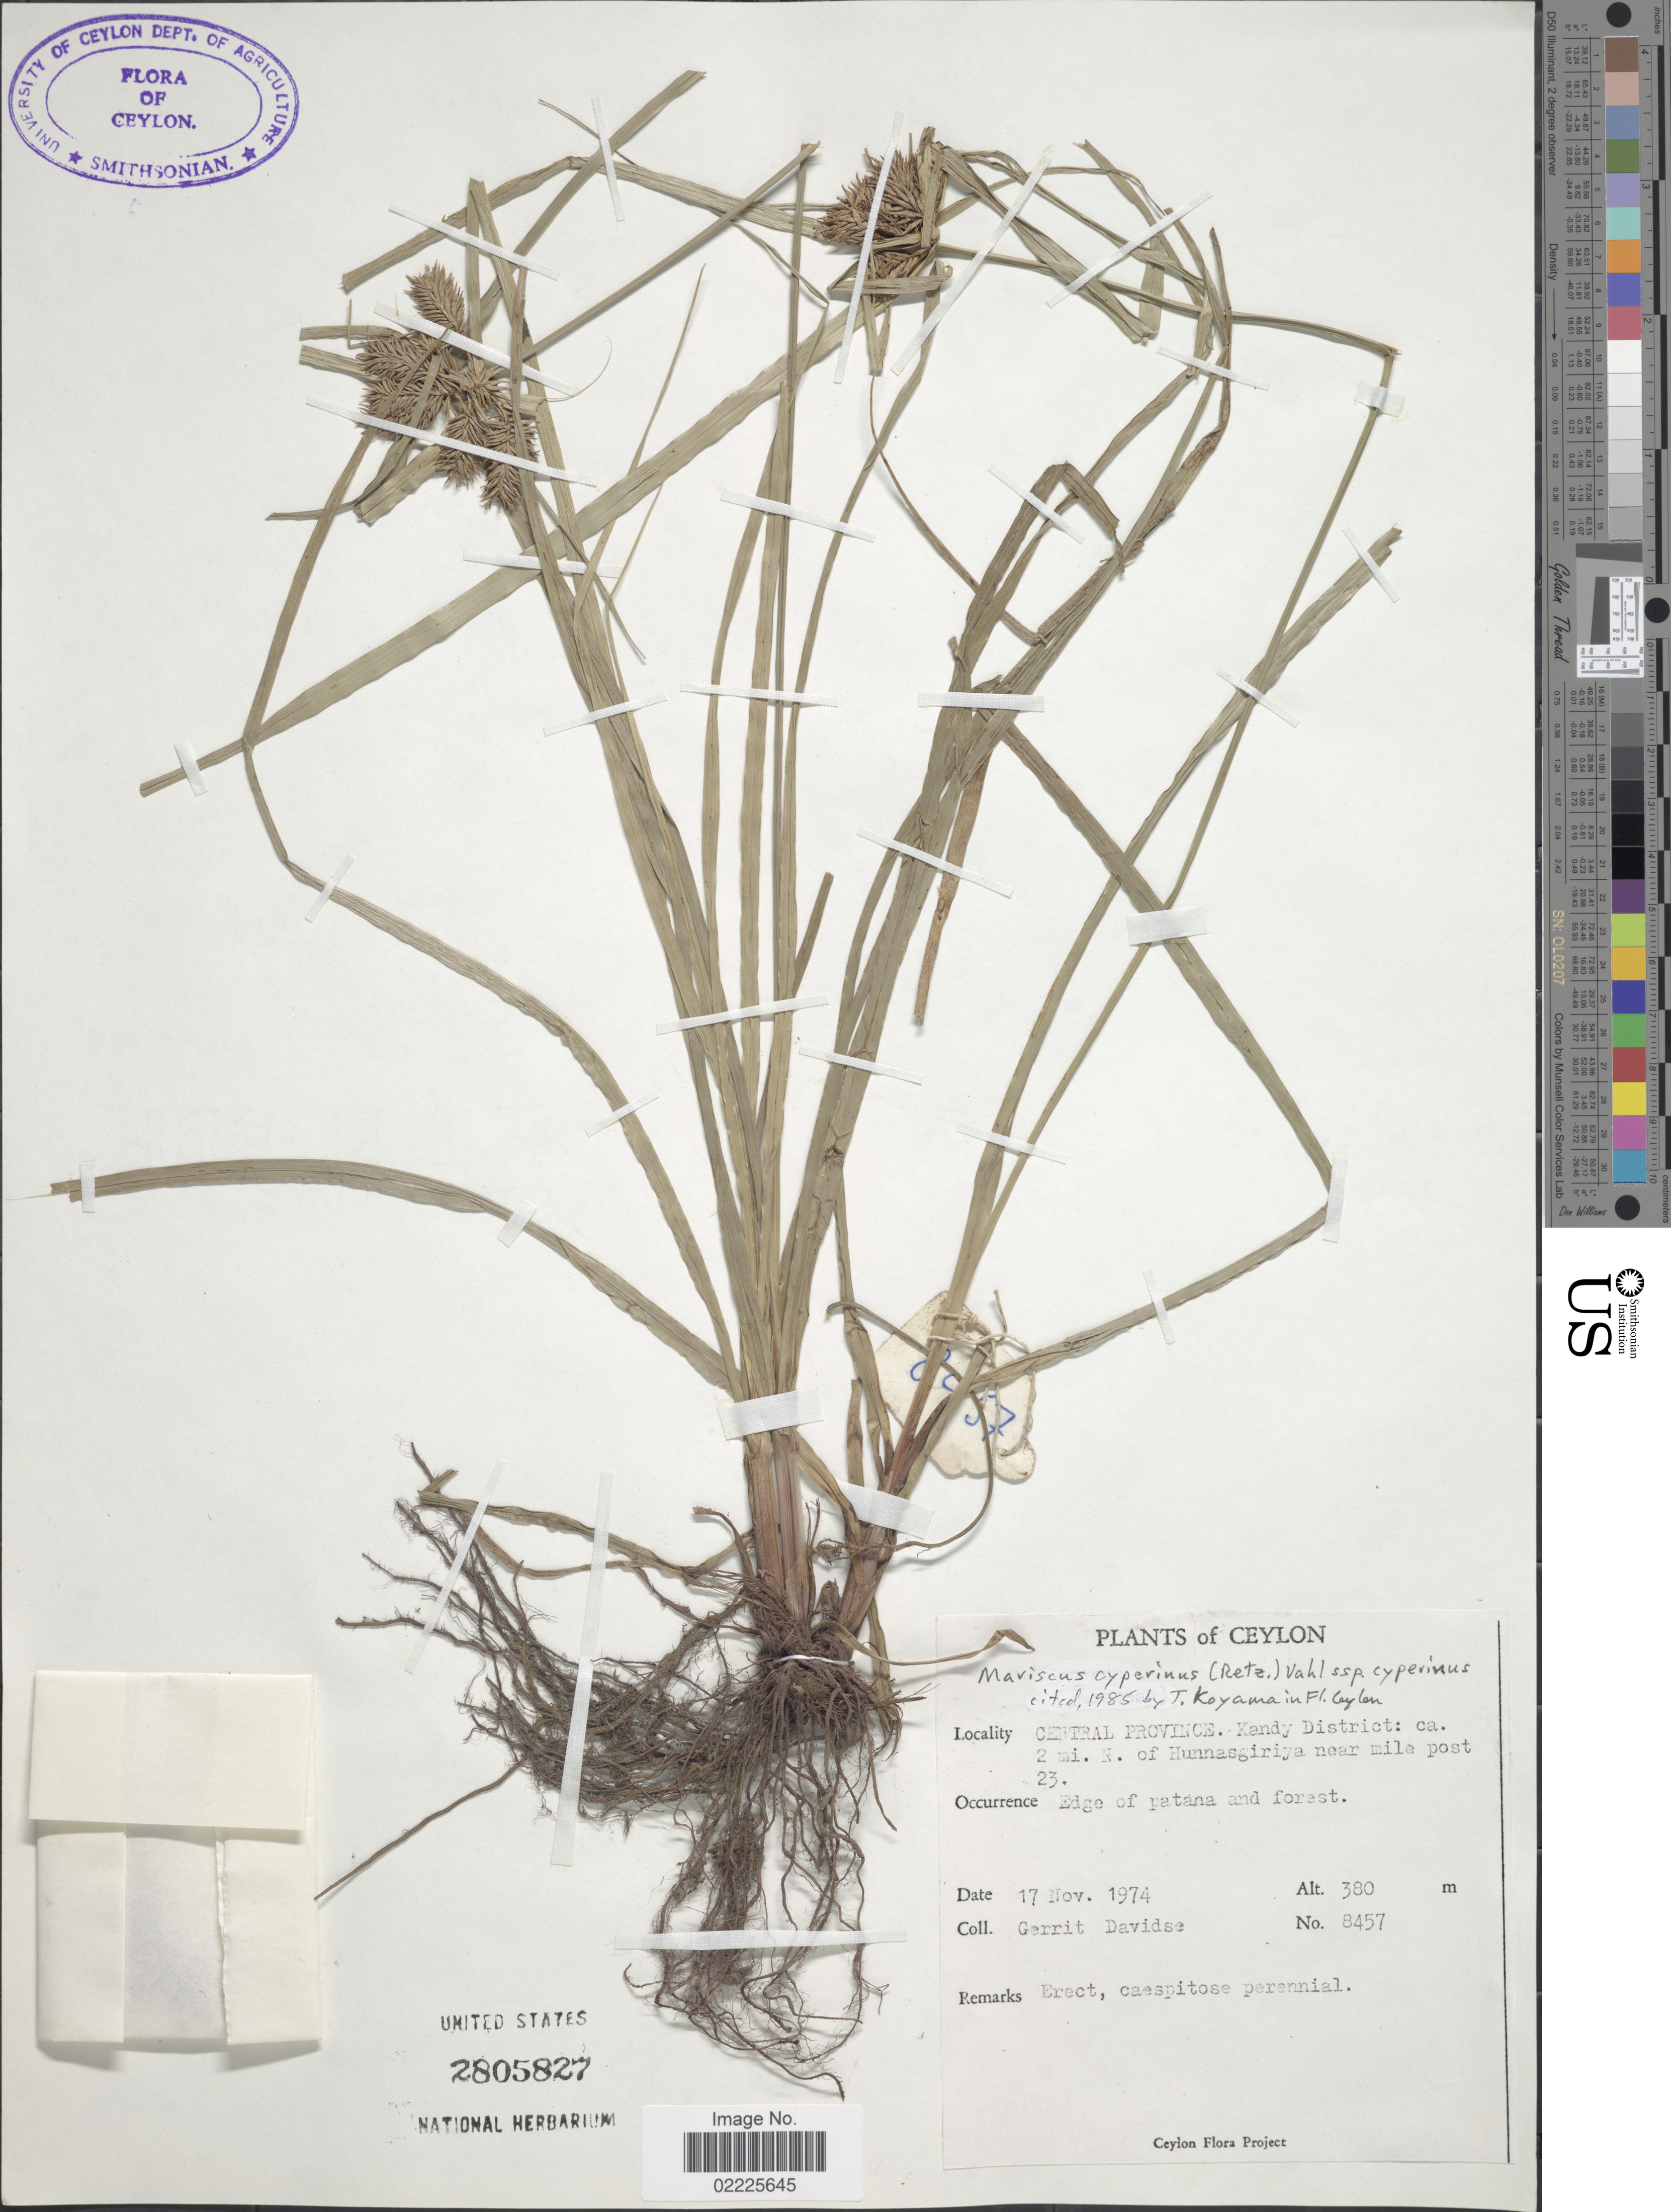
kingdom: Plantae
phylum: Tracheophyta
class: Liliopsida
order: Poales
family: Cyperaceae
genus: Cyperus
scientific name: Cyperus cyperinus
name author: (Retz.) Valck. Sur.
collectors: G. Davidse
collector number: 8457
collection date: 1974-11-17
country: Sri Lanka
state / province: Central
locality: Ceylon, Kandy District: ca. 2 mi. N. of Hunnasgiriya near mile post 23, edge of patana and forest.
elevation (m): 380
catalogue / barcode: US 2805827